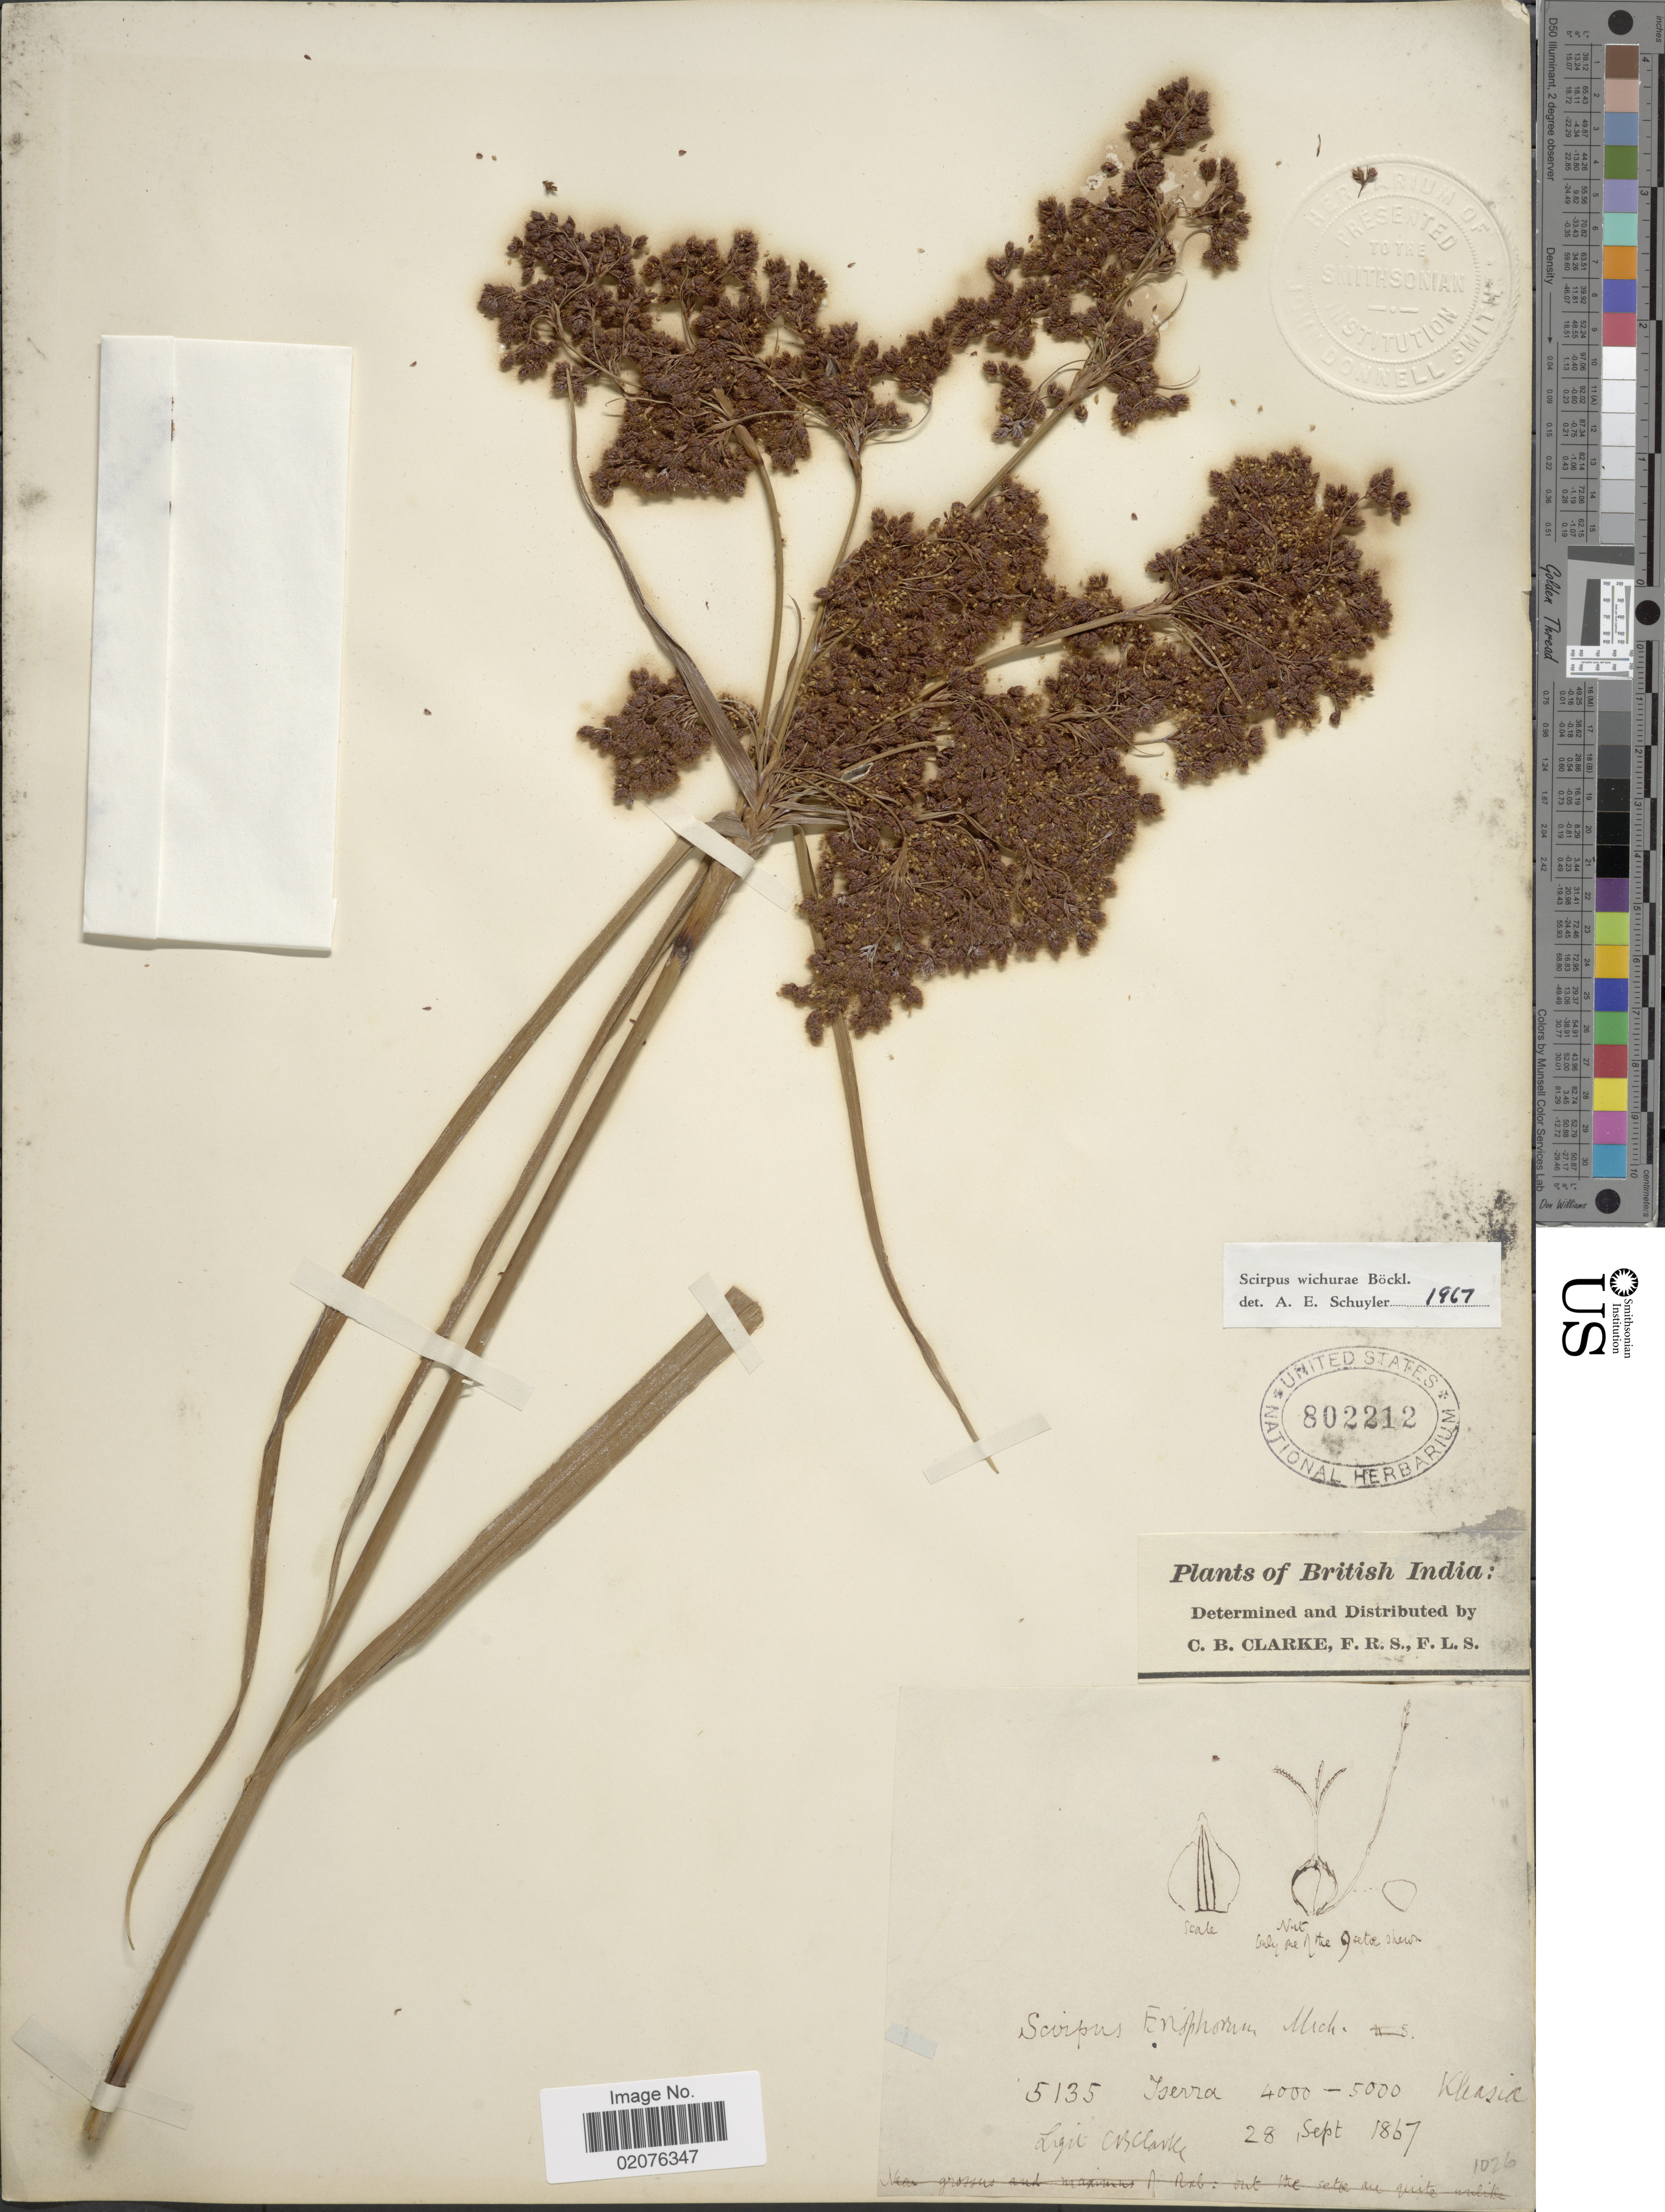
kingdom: Plantae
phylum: Tracheophyta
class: Liliopsida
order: Poales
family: Cyperaceae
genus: Scirpus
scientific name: Scirpus wichurae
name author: Boeckeler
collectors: C. B. Clarke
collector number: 5135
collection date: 1867-09-28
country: India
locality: British India, Khasia Iserra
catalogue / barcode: US 802212